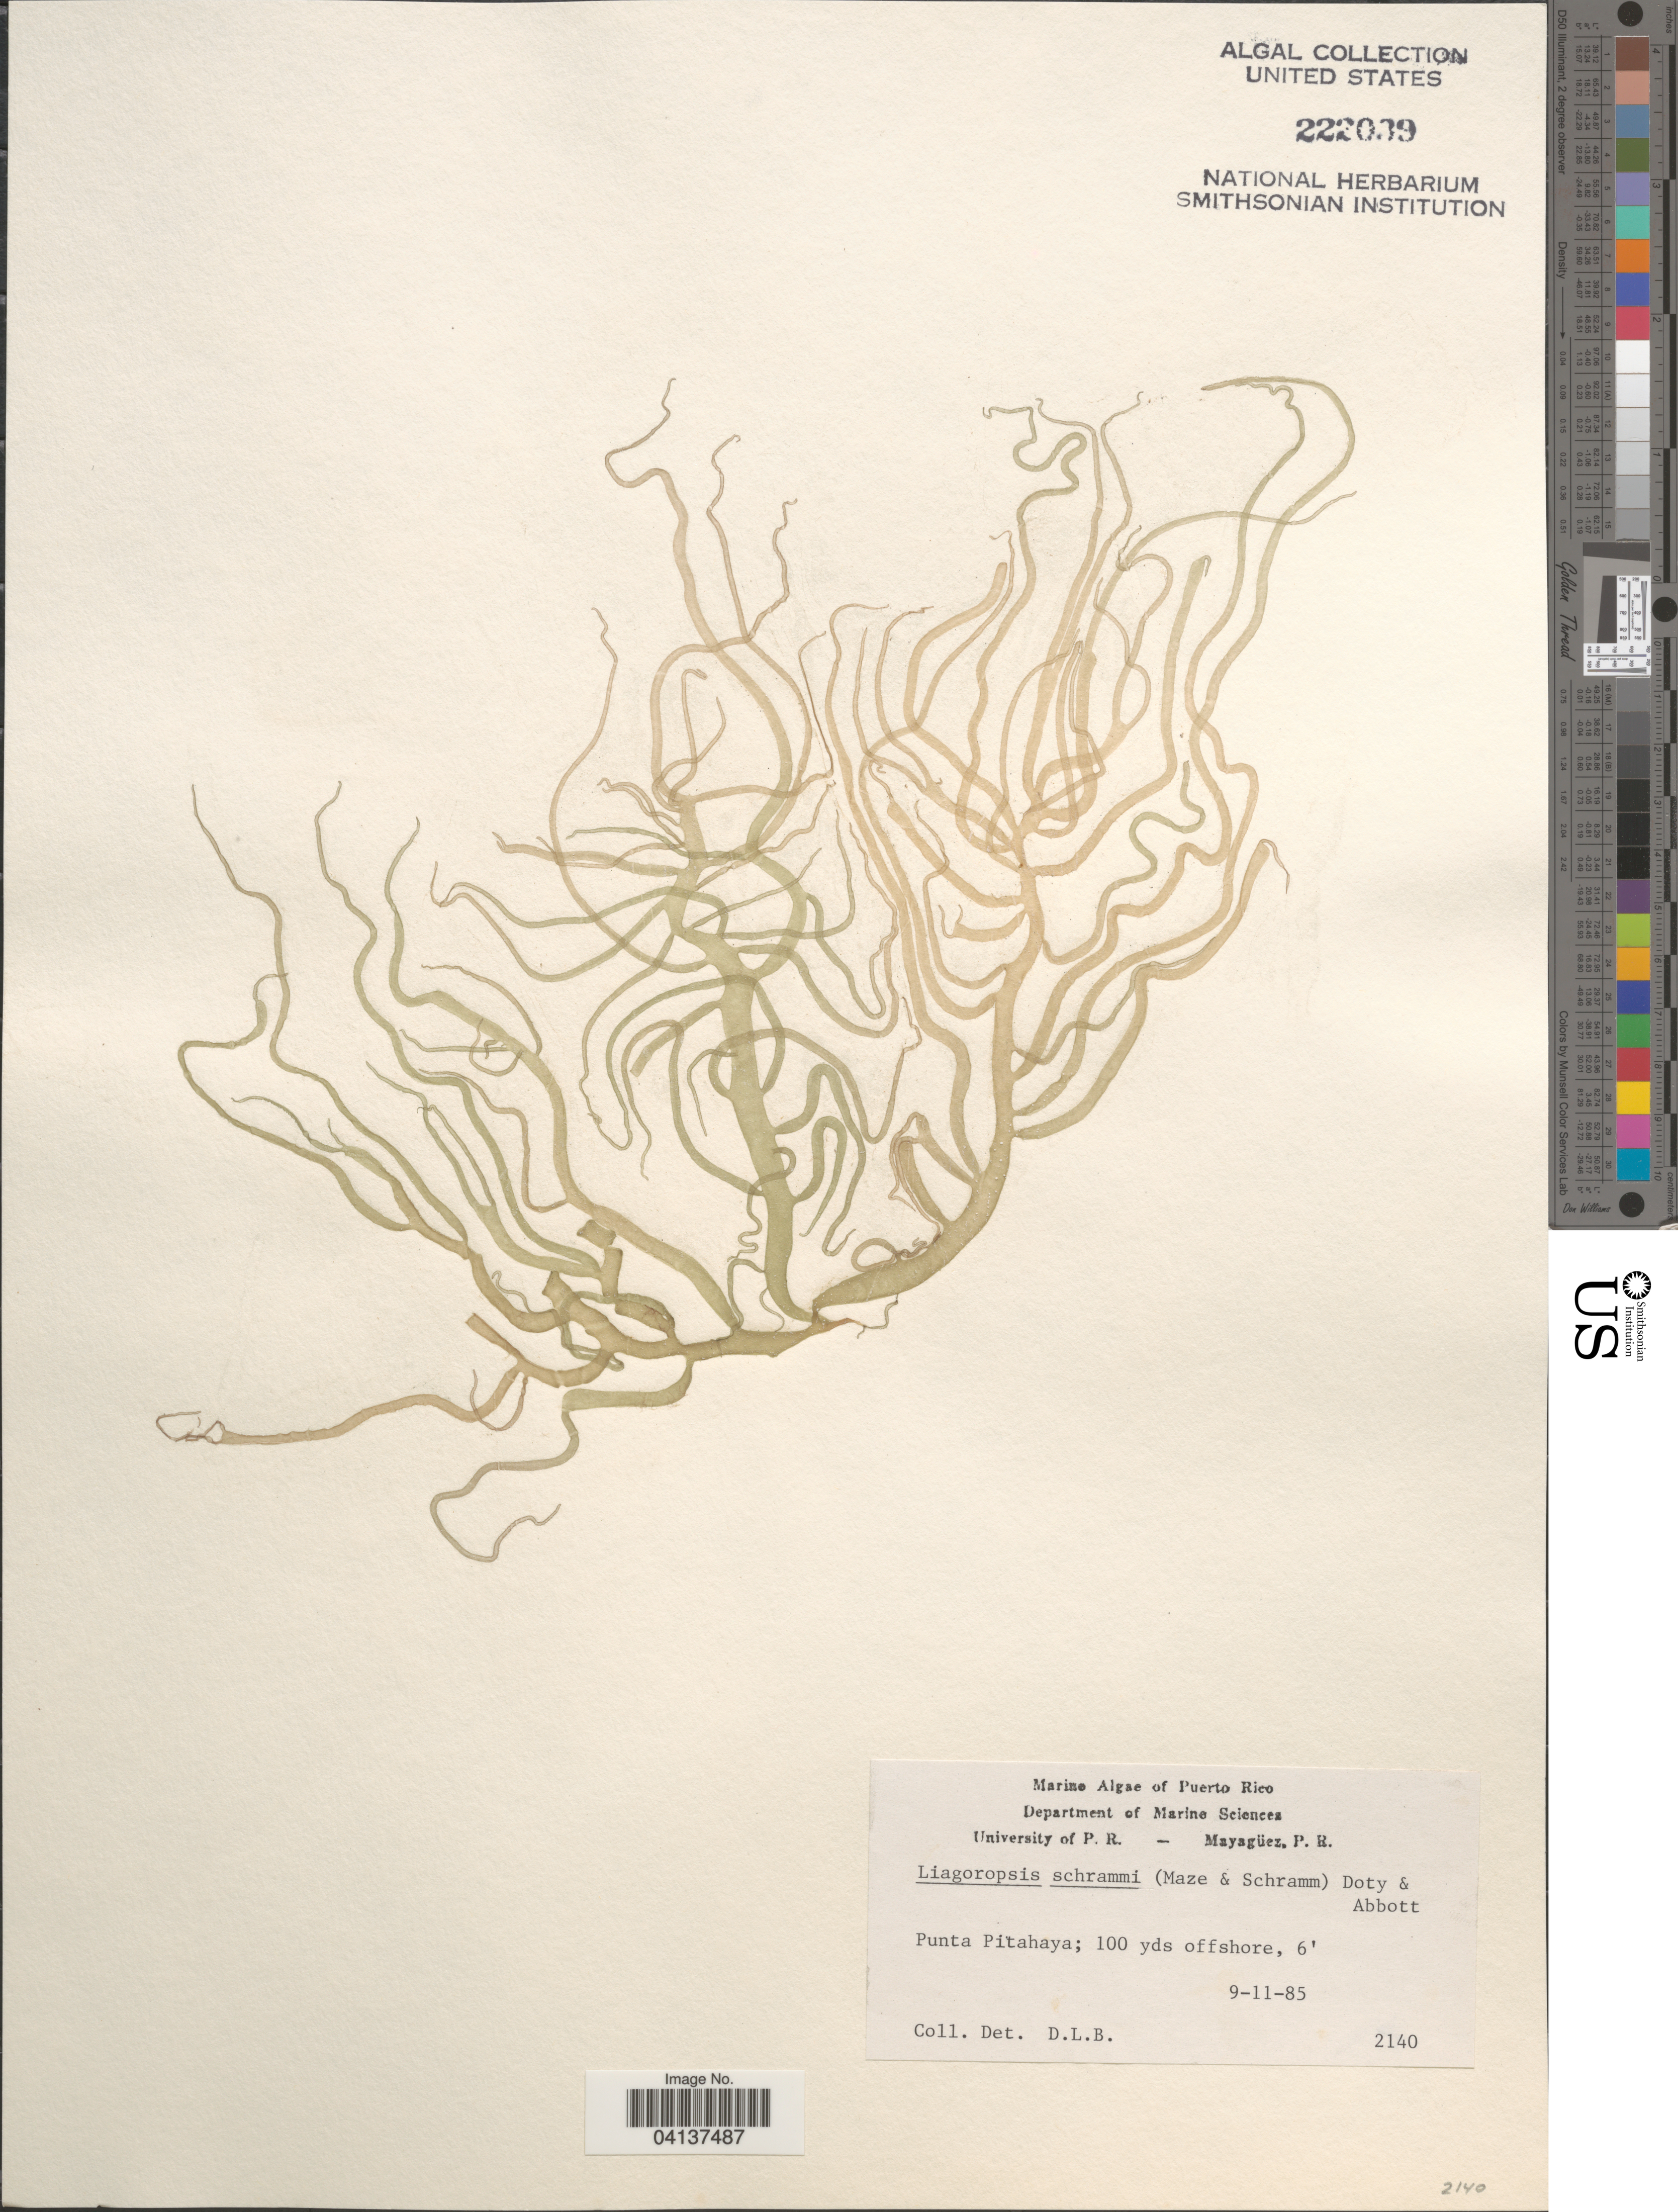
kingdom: Plantae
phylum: Rhodophyta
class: Florideophyceae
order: Nemaliales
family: Liagoraceae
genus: Liagoropsis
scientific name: Liagoropsis schrammii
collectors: D. L. B.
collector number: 2140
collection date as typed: Transcribed d/m/y: 11/9/85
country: Puerto Rico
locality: Punta Pitahaya; 100 yds offshore.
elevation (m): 2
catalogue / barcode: US 222039